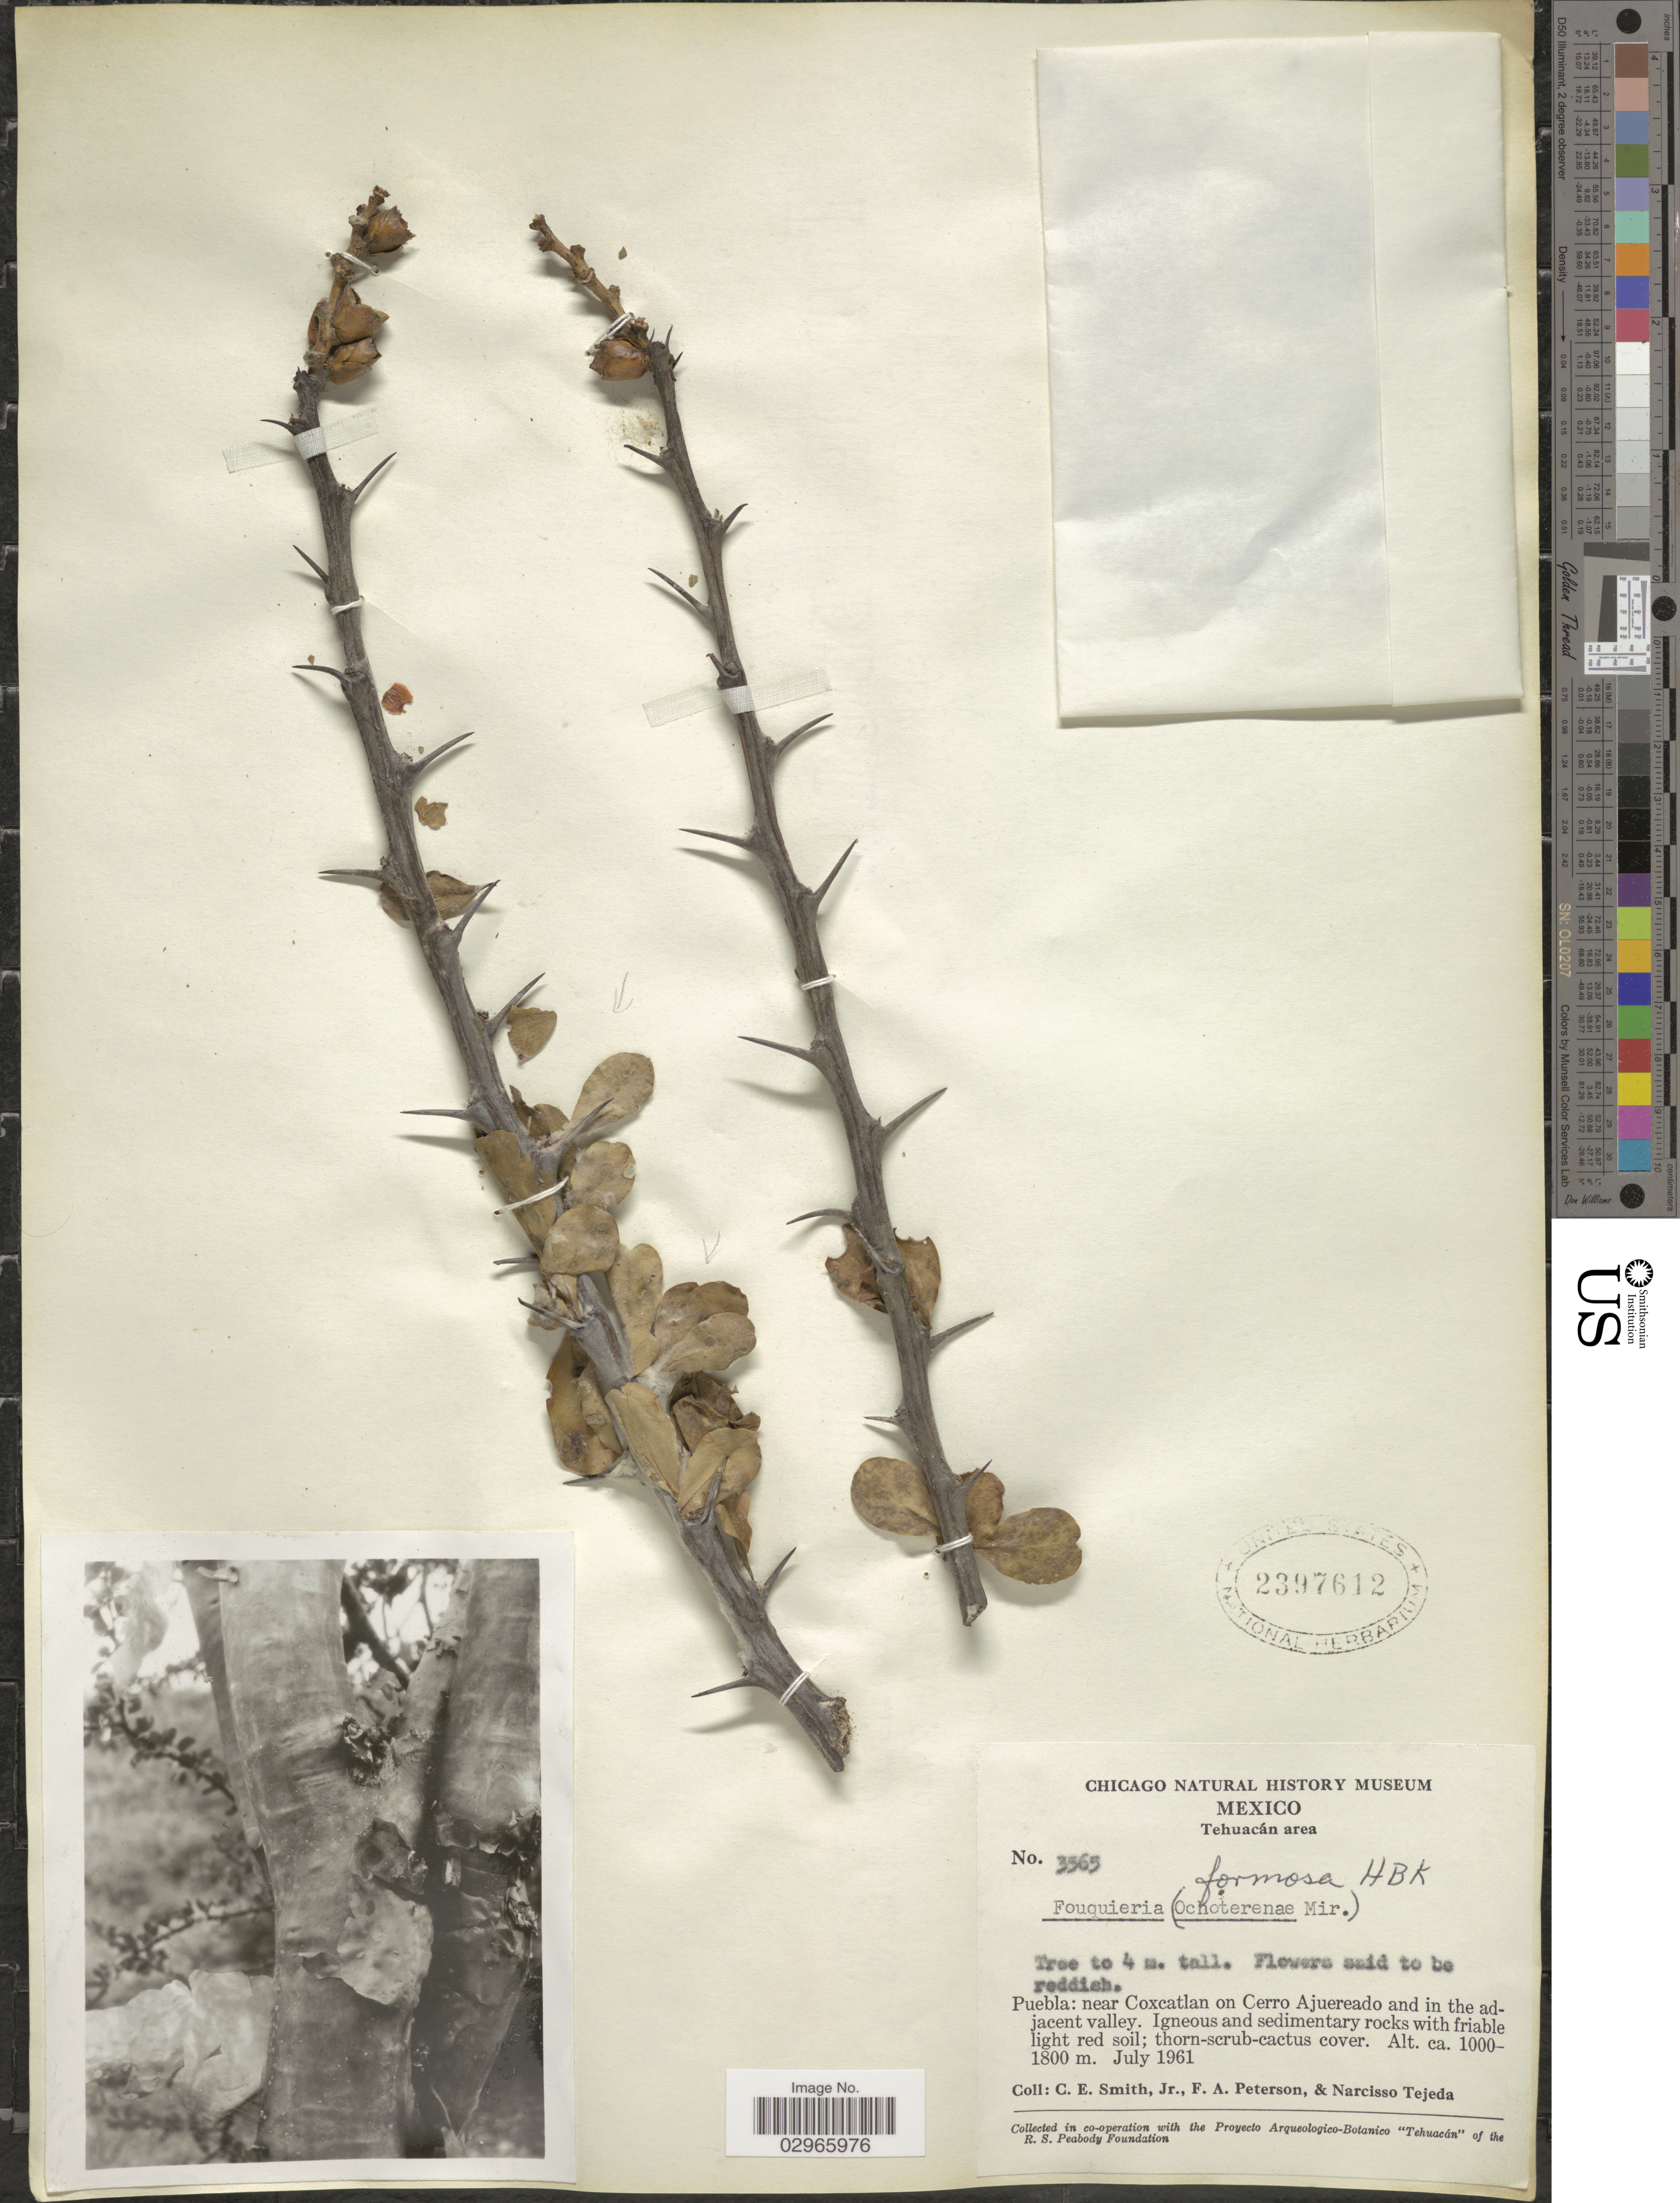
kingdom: Plantae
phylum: Tracheophyta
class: Magnoliopsida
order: Ericales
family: Fouquieriaceae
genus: Fouquieria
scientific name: Fouquieria formosa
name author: Kunth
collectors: C. E. Smith Jr., F. A. Peterson & N. Tejada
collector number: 3565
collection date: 1961-07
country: Mexico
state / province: Puebla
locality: Tehuacán area. Near Coxcatlan on Cerro Ajuereado and in the adjacent valley.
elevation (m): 1000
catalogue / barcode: US 2397612